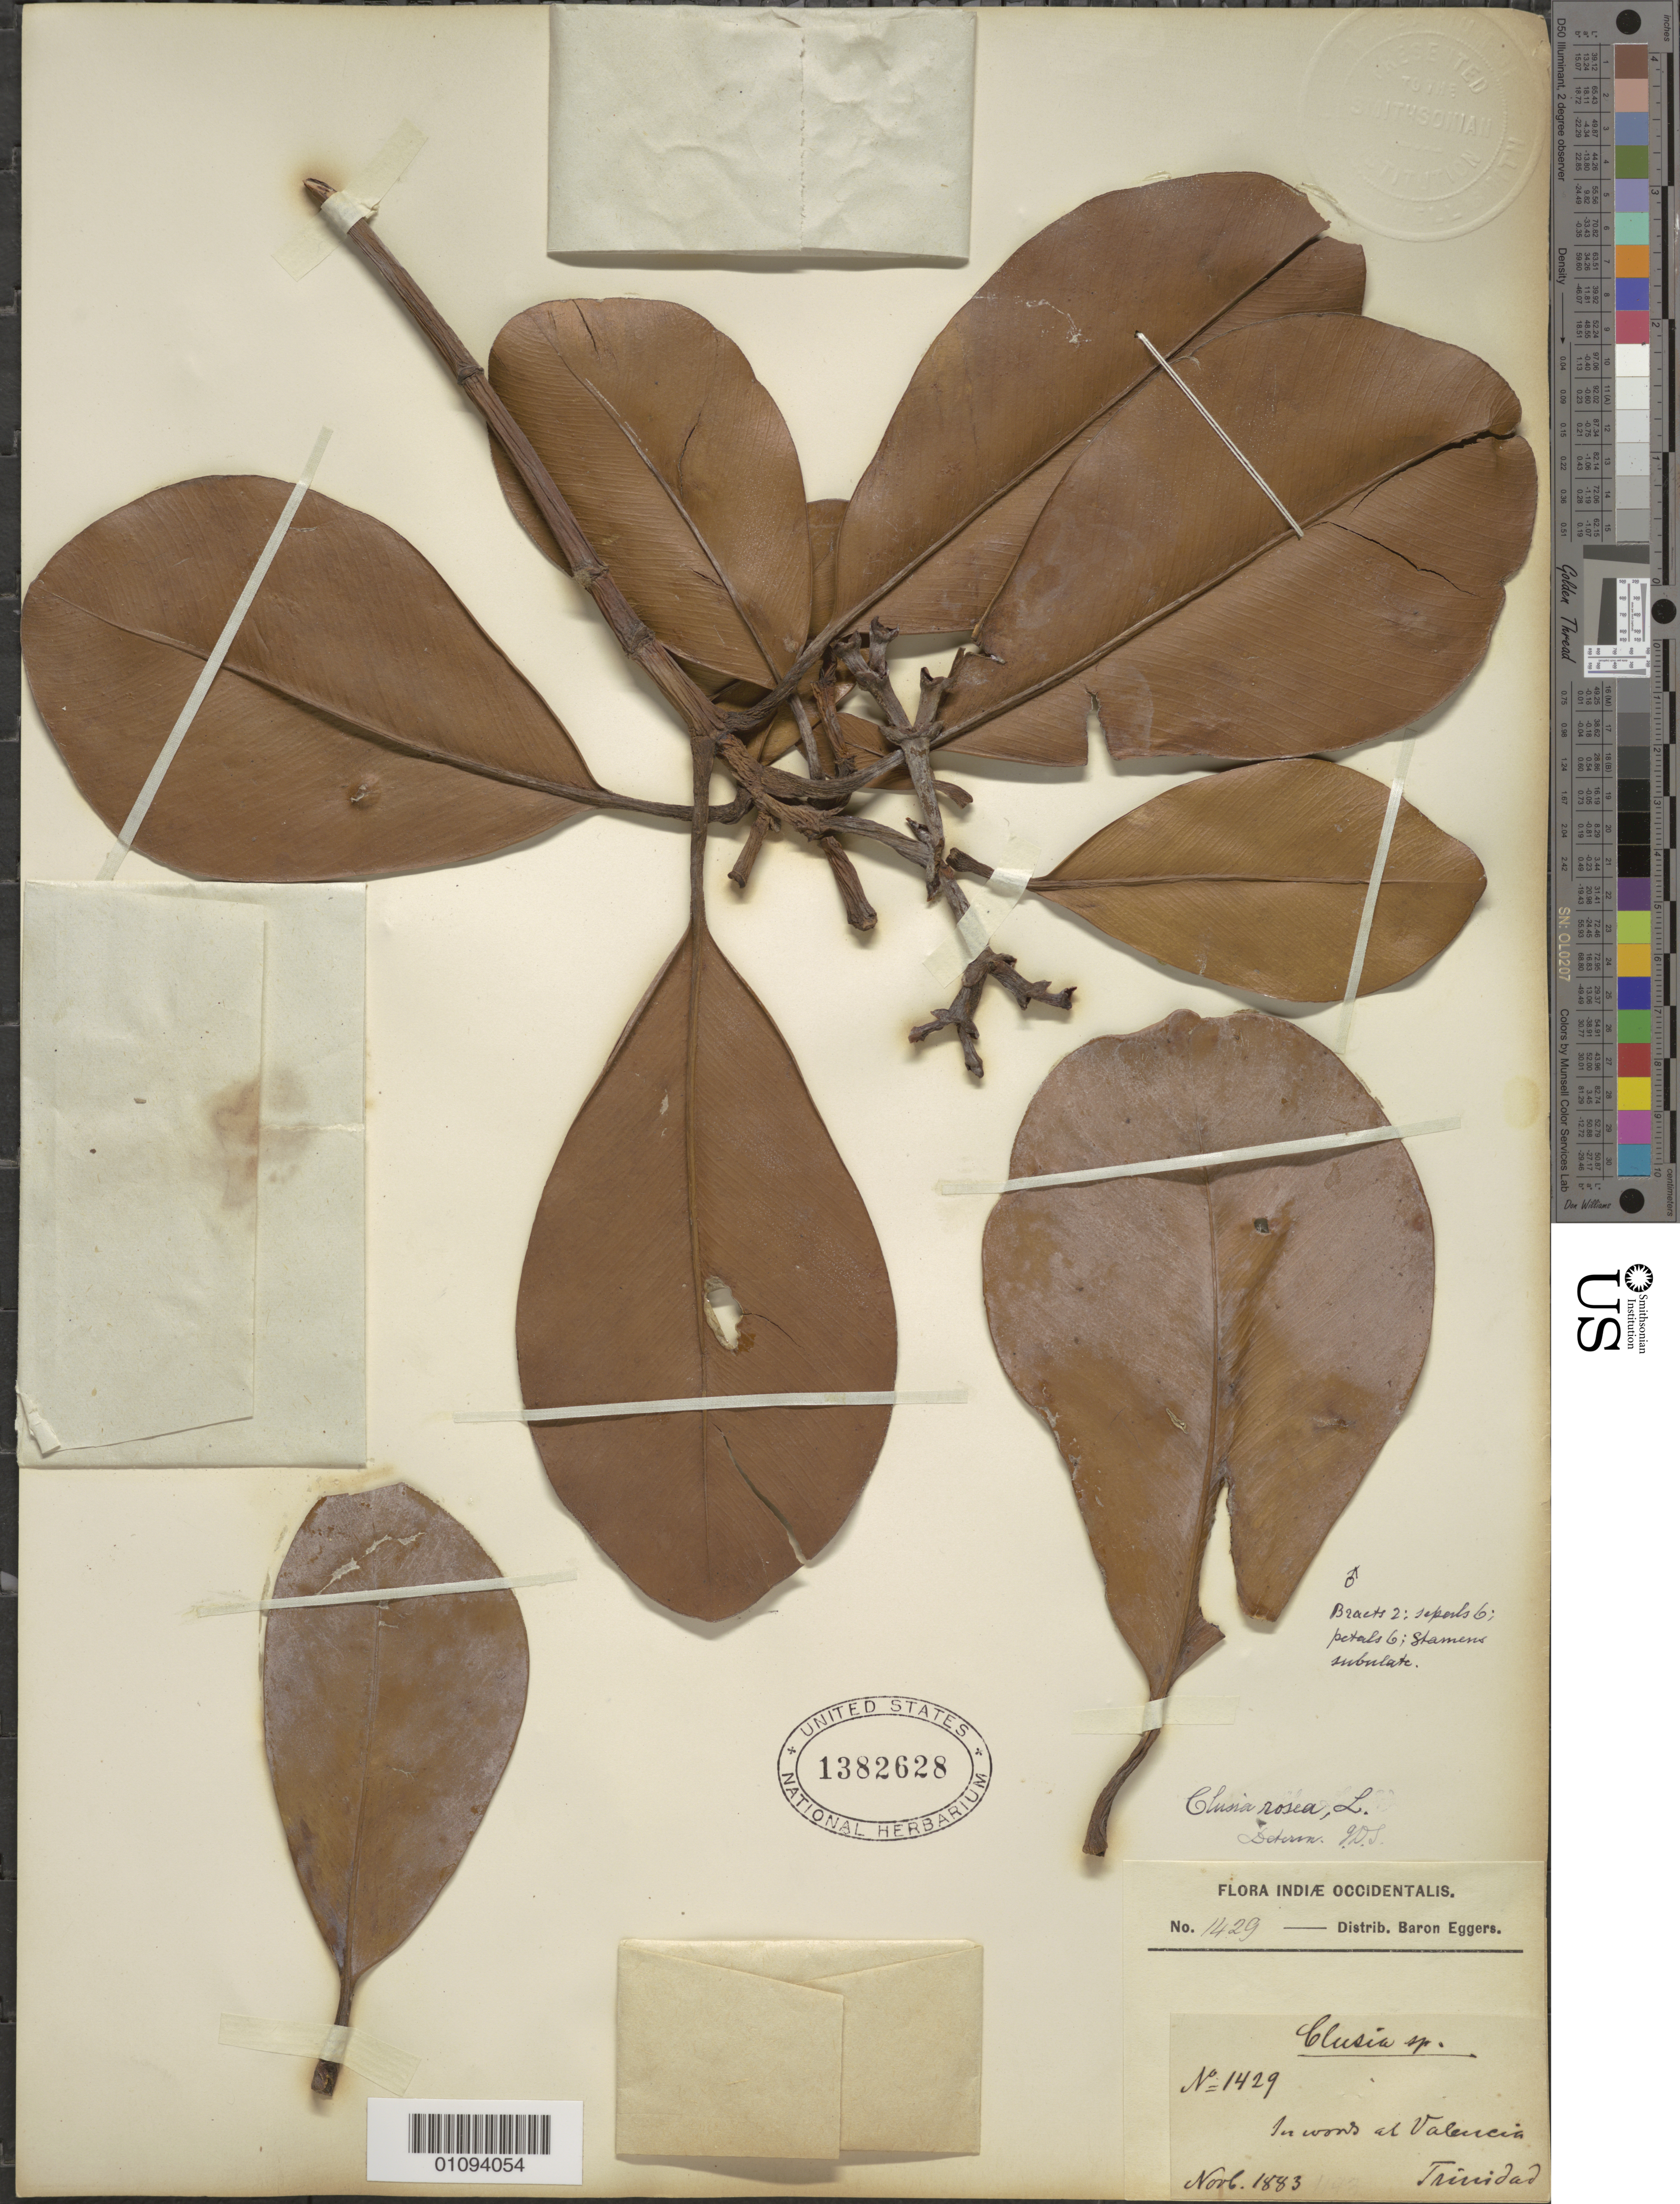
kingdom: Plantae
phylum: Tracheophyta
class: Magnoliopsida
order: Malpighiales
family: Clusiaceae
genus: Clusia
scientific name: Clusia rosea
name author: Jacq.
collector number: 1429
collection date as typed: Nov 1883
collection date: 1883-11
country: Trinidad and Tobago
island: Trinidad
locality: Valencia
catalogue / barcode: US 1382628